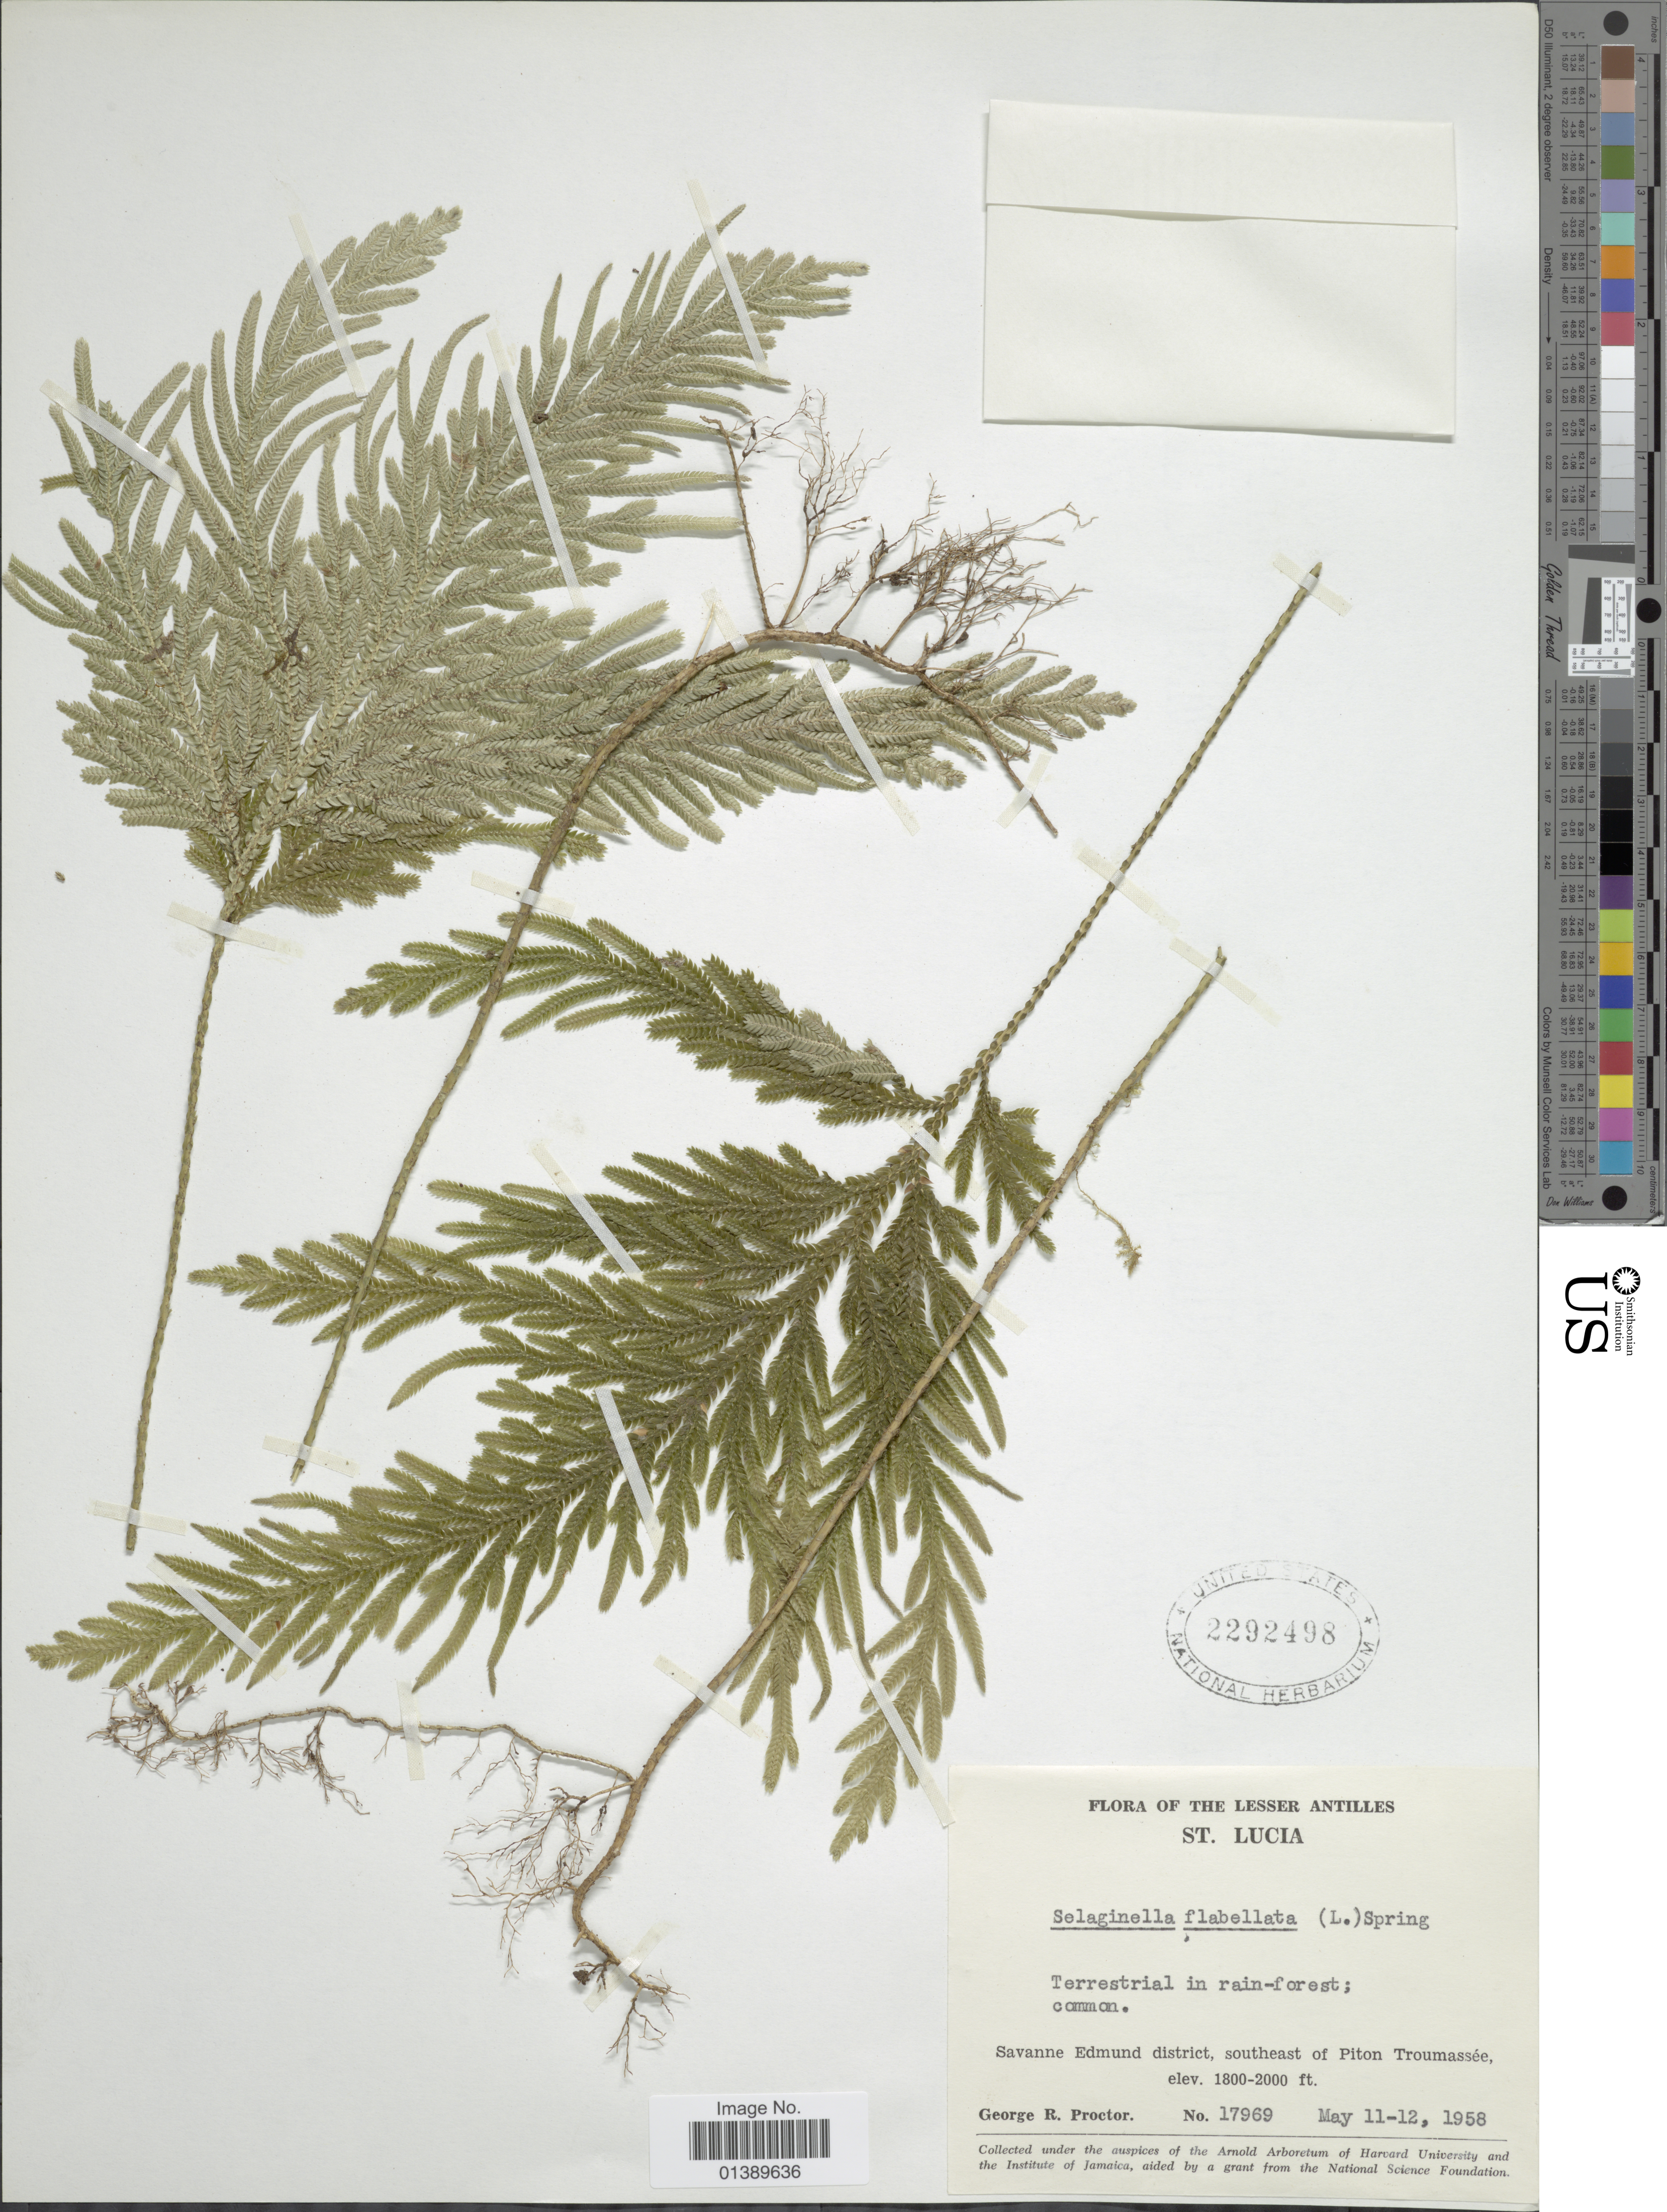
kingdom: Plantae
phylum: Tracheophyta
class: Lycopodiopsida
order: Selaginellales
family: Selaginellaceae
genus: Selaginella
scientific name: Selaginella flabellata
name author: L.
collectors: G. R. Proctor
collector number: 17969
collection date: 1958-05-11/1958-05-12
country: St. Lucia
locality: The Lesser Antilles, Savanne Edmund district, southeast of Piton Troumassée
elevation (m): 549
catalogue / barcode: US 2292498